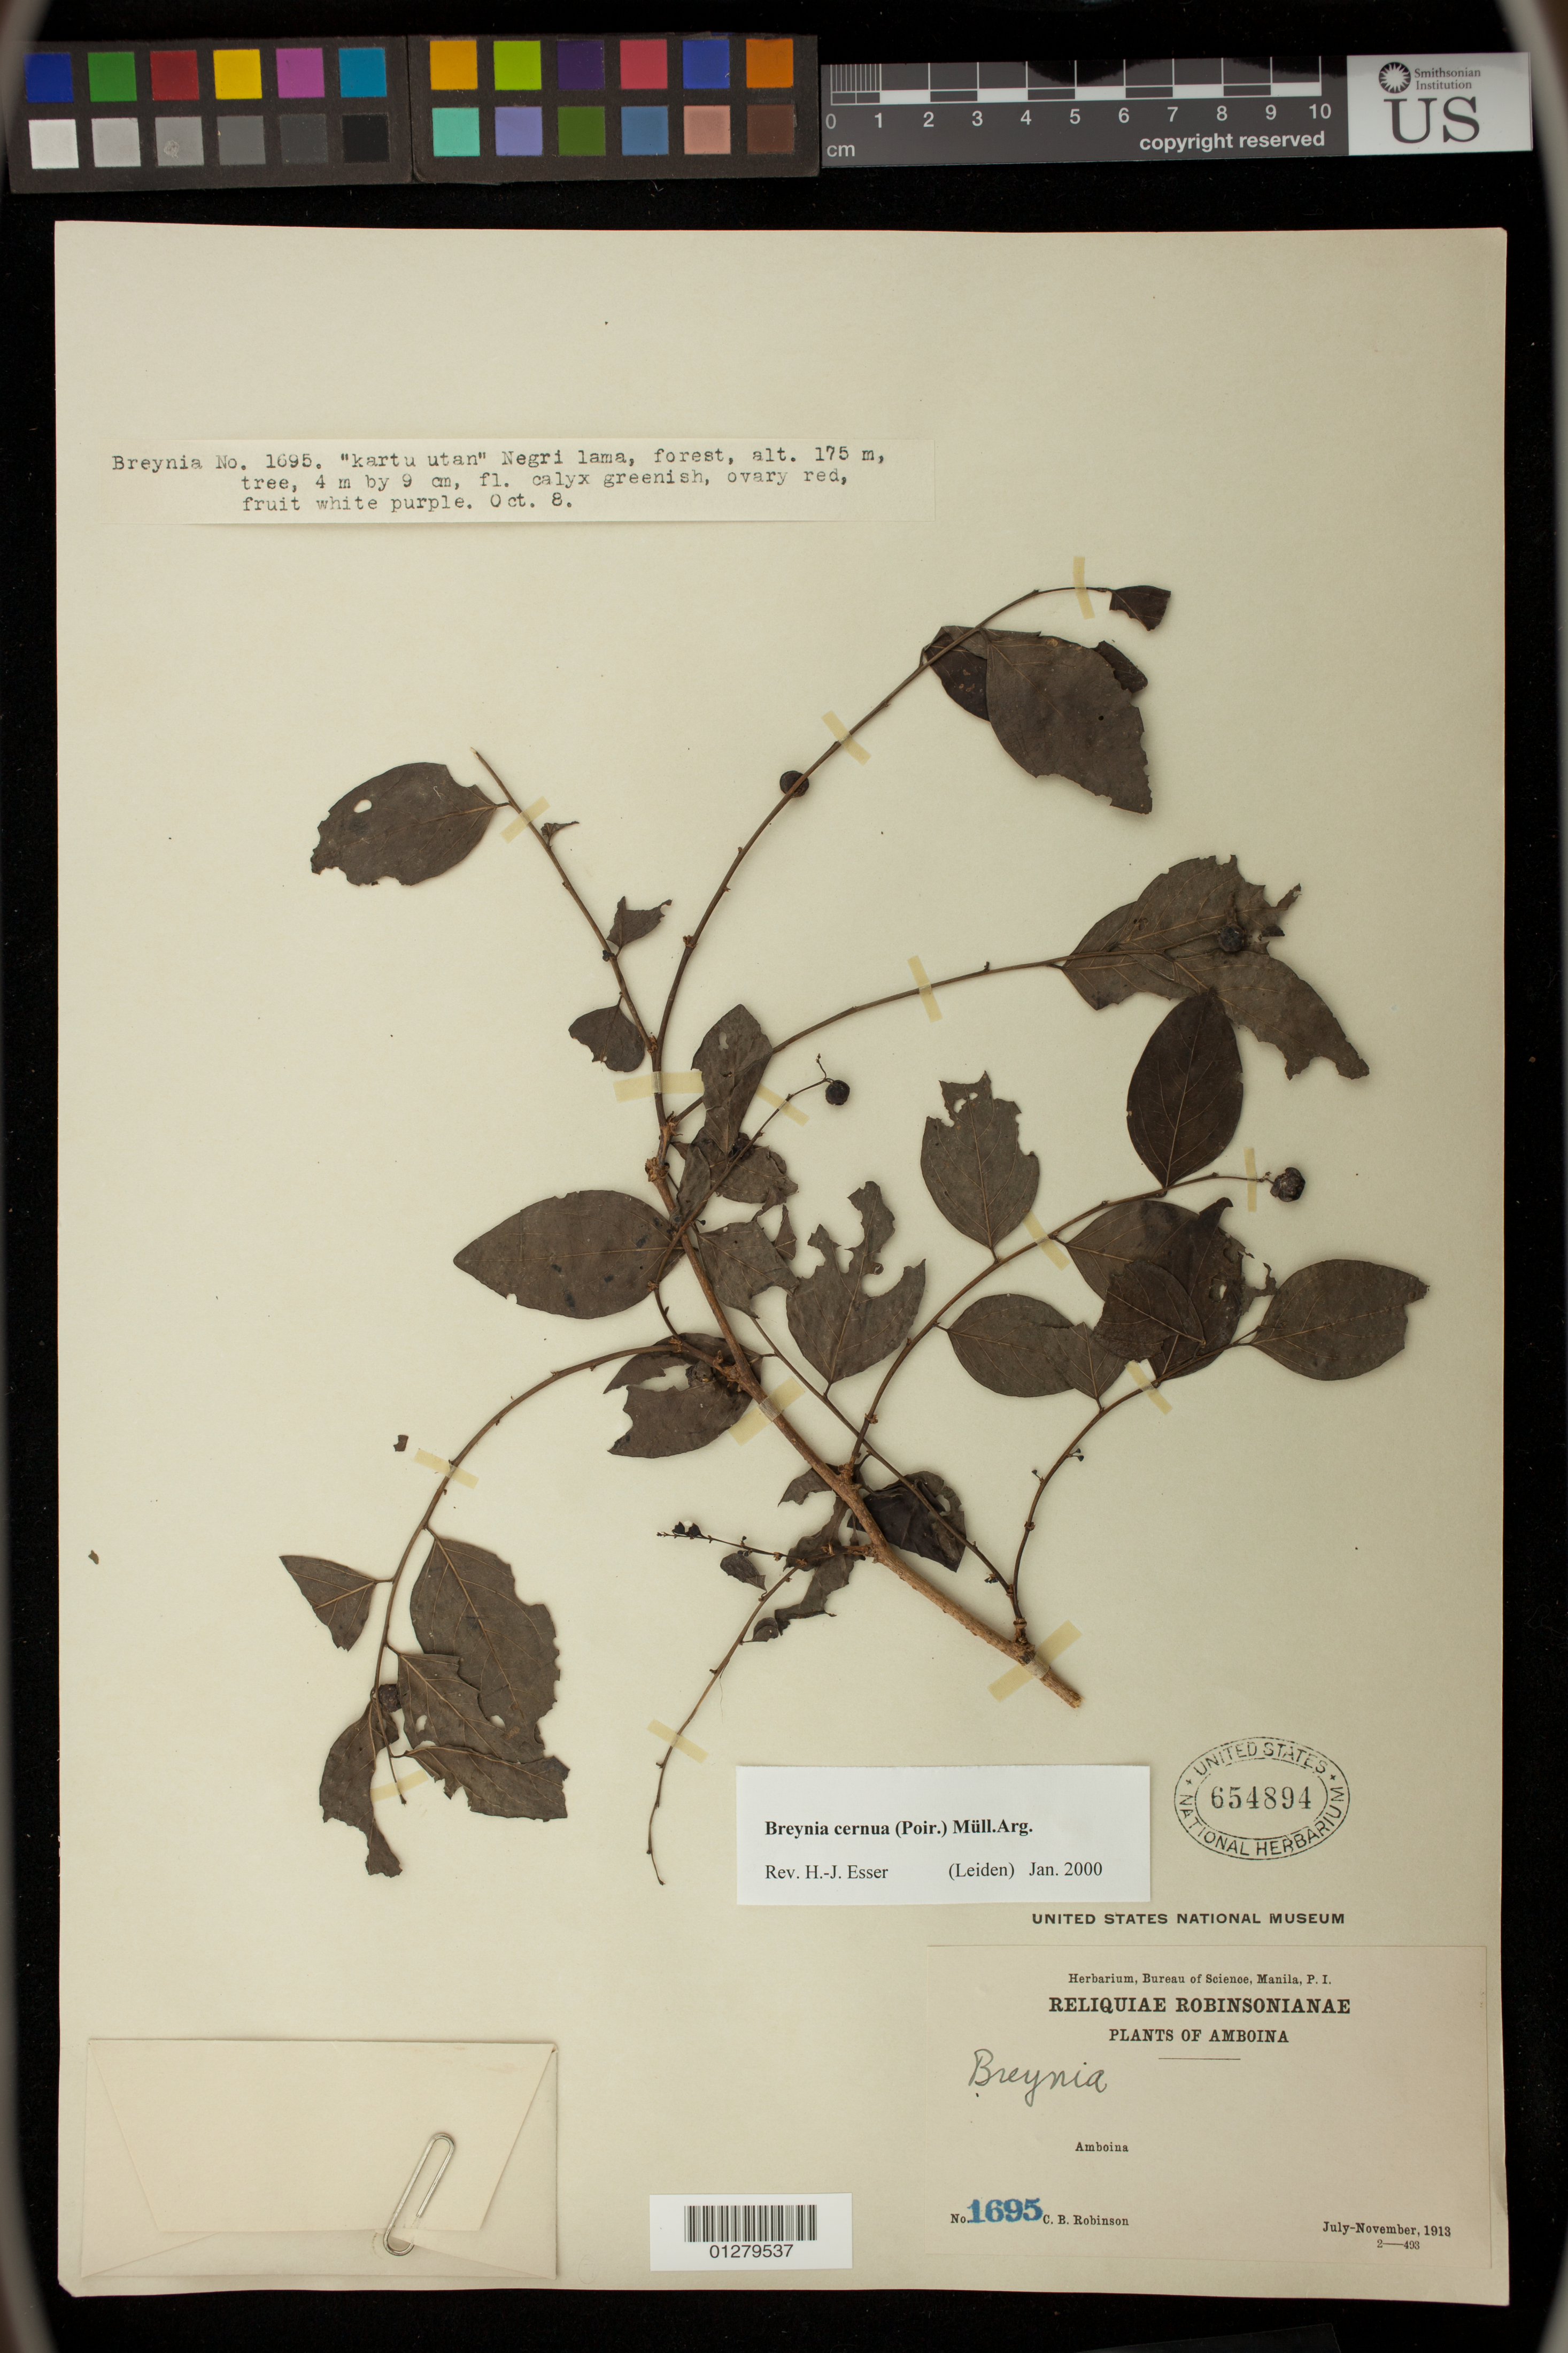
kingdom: Plantae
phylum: Tracheophyta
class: Magnoliopsida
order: Malpighiales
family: Phyllanthaceae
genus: Phyllanthus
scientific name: Phyllanthus cernuus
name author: Poir.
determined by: Wagner, W. L., (BOT), Smithsonian Institution - National Museum of Natural History (UNITED STATES)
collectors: C. Robinson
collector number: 1695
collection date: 1913-10-08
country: Indonesia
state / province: Maluku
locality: Negri lama. Amboina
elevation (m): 175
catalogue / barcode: US 654894